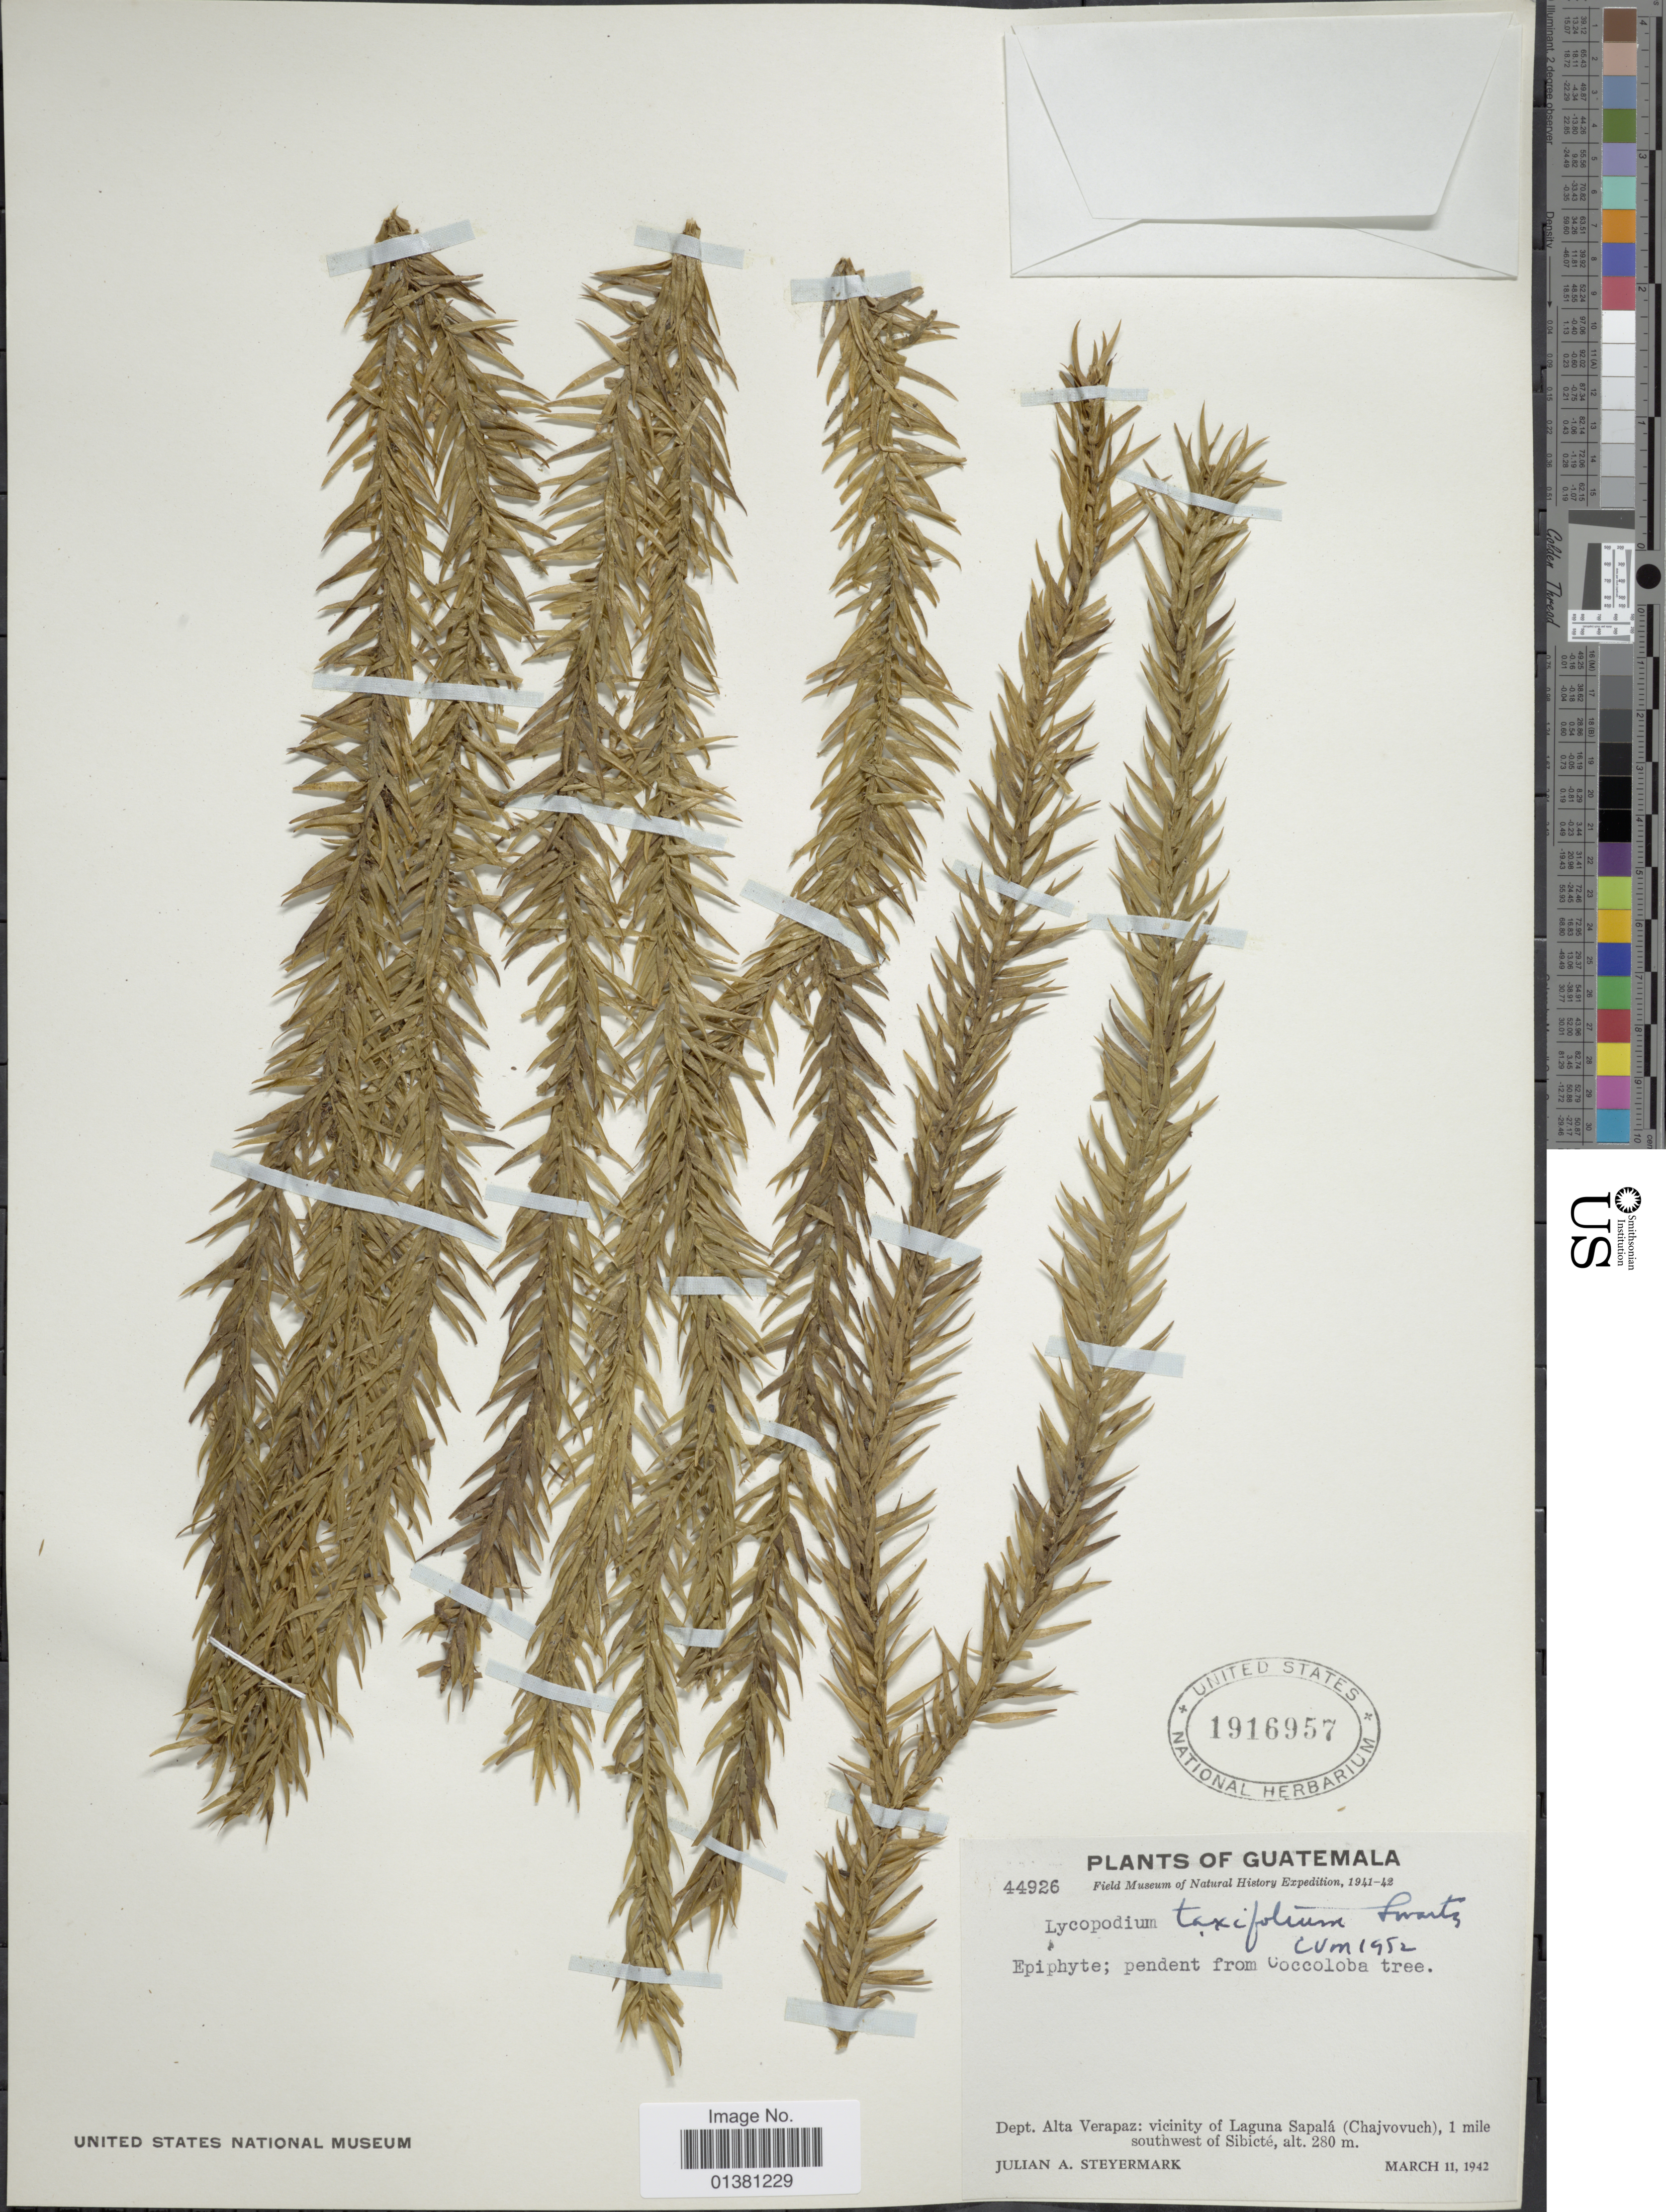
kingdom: Plantae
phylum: Tracheophyta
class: Lycopodiopsida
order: Lycopodiales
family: Lycopodiaceae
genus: Phlegmariurus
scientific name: Phlegmariurus taxifolius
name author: (Sw.) Á. Löve & D. Löve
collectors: J. Steyermark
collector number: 44926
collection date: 1942-03-11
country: Guatemala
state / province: Alta Verapaz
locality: Dept. Alta Verapaz: vicinity of Laguna Sapalá (Chajvovuch), 1 mile southwest of Sibicté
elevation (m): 280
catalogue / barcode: US 1916957